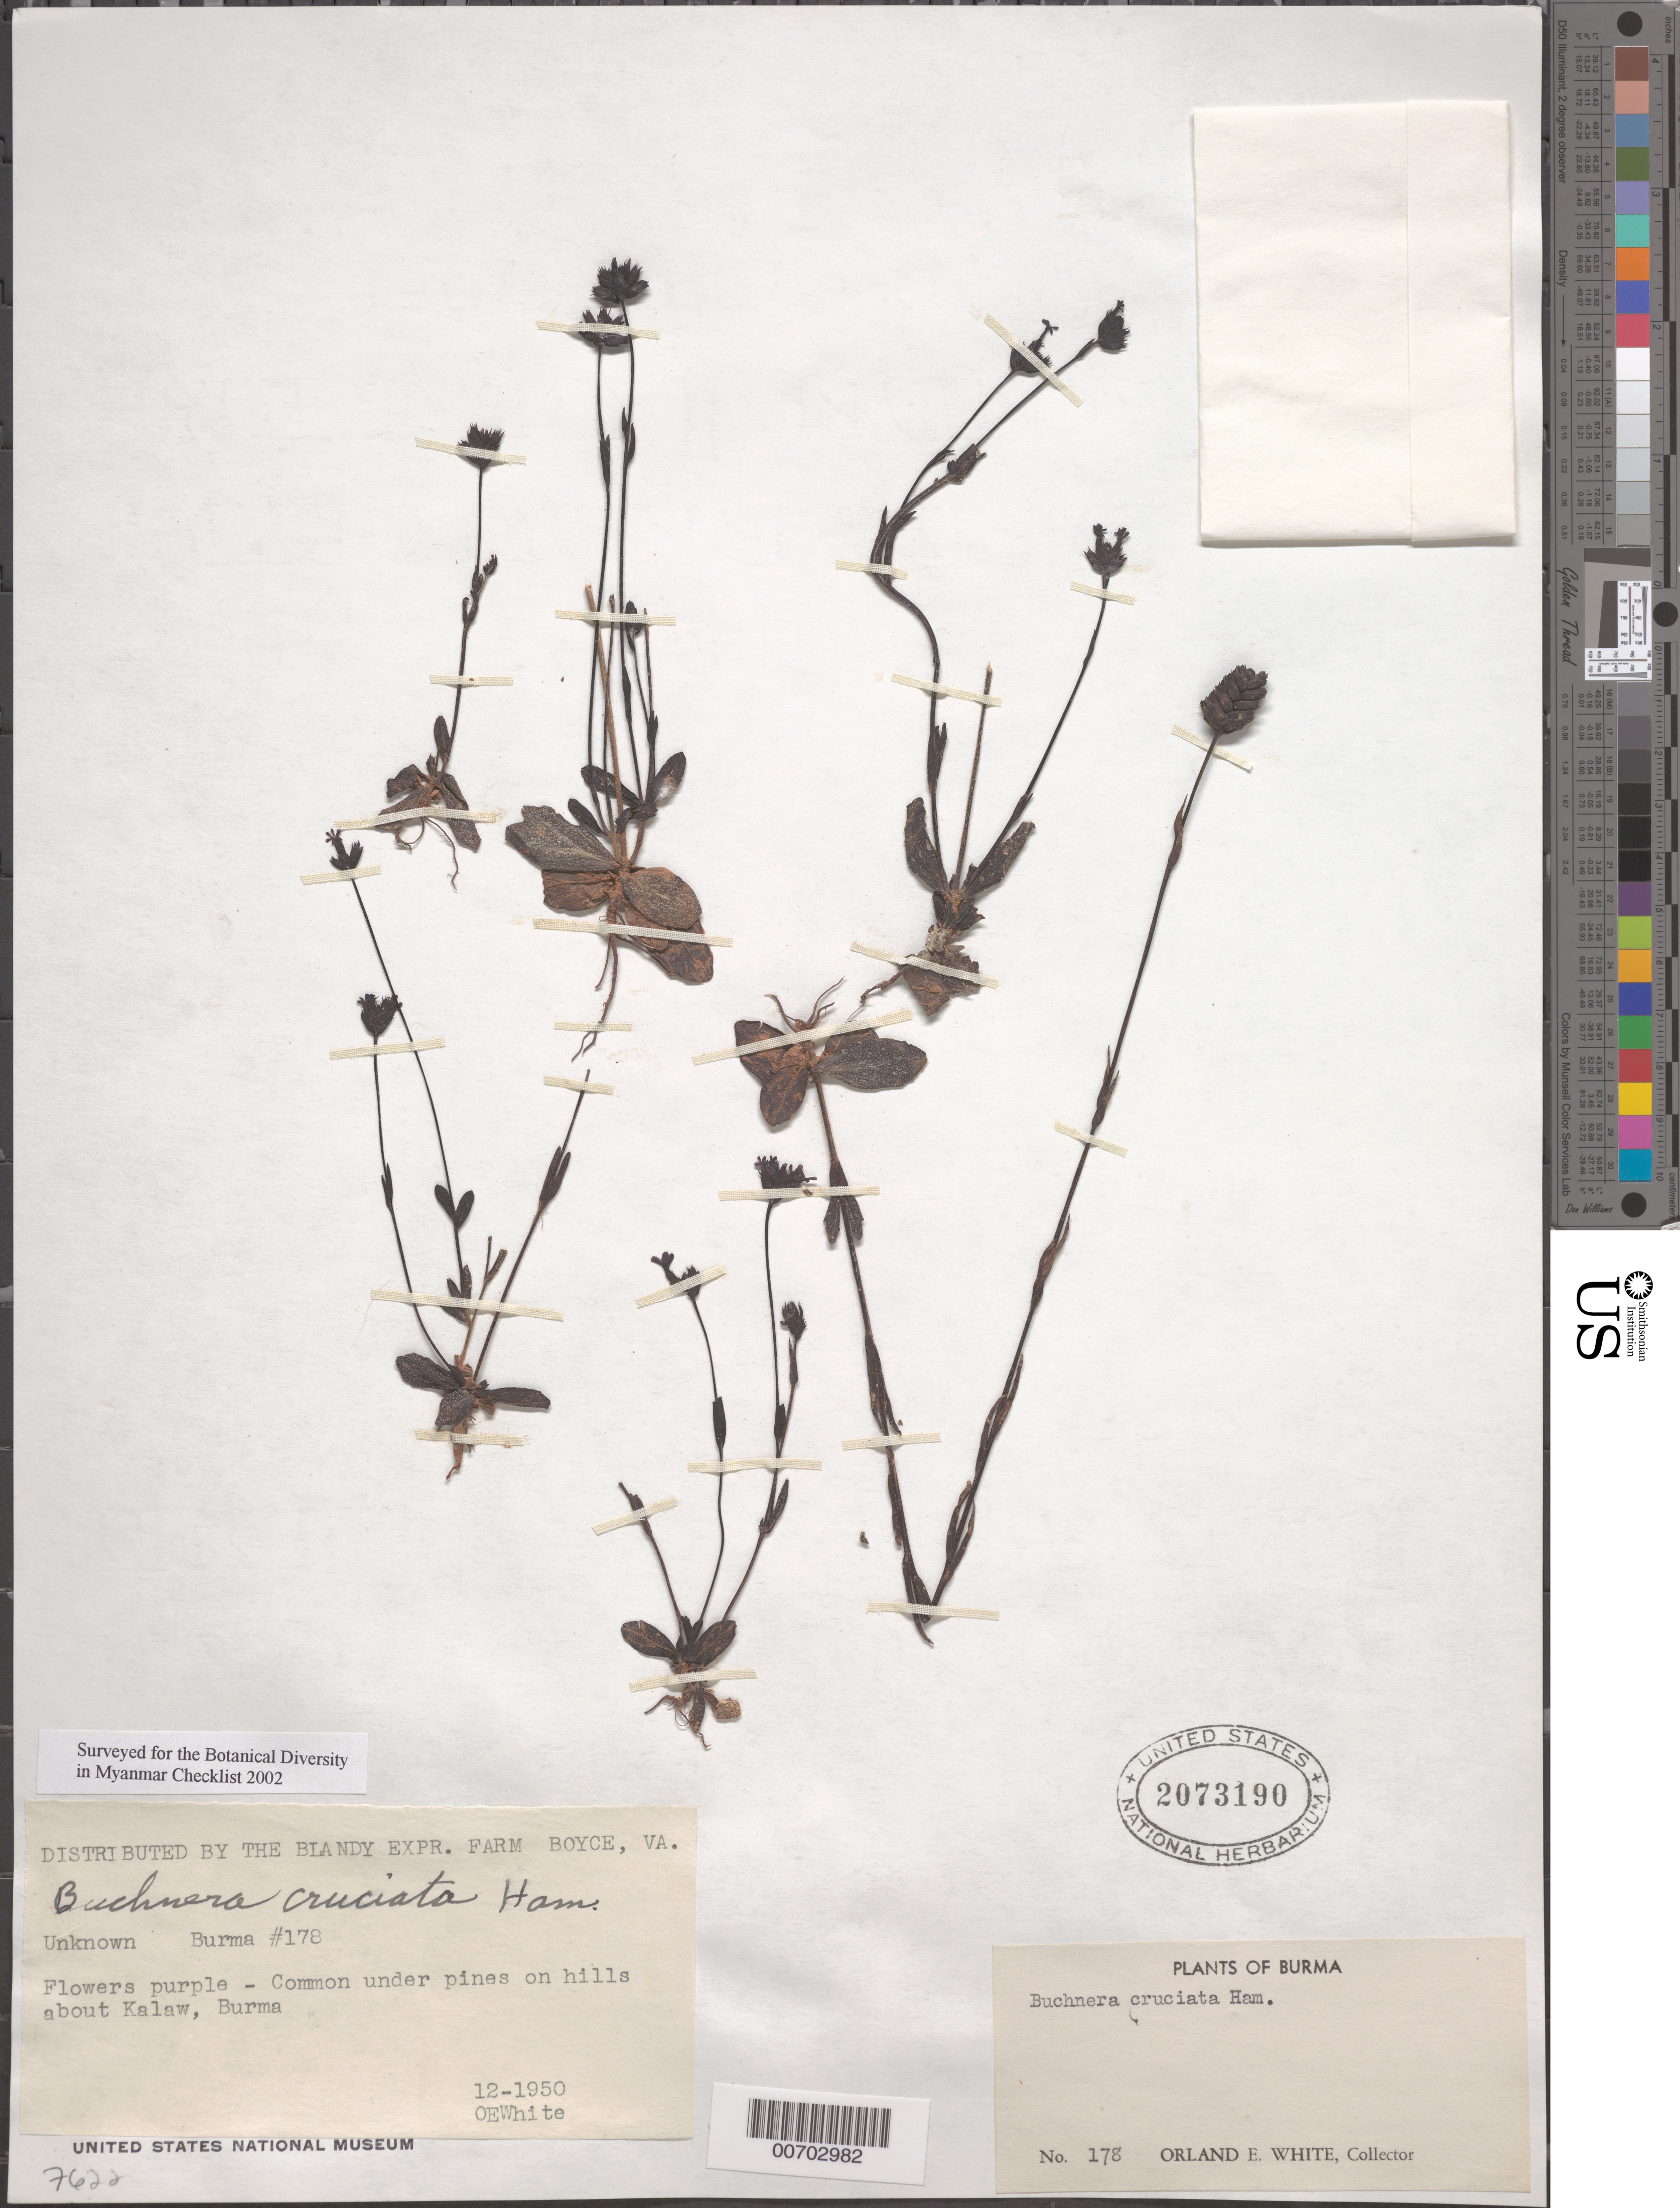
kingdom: Plantae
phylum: Tracheophyta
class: Magnoliopsida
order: Lamiales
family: Orobanchaceae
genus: Buchnera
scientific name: Buchnera cruciata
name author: Ham.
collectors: O. E. White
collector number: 178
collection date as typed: Dec 1951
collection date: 1951-12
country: Myanmar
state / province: Shan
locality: Kalaw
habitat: Under pines on hills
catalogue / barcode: US 2073190